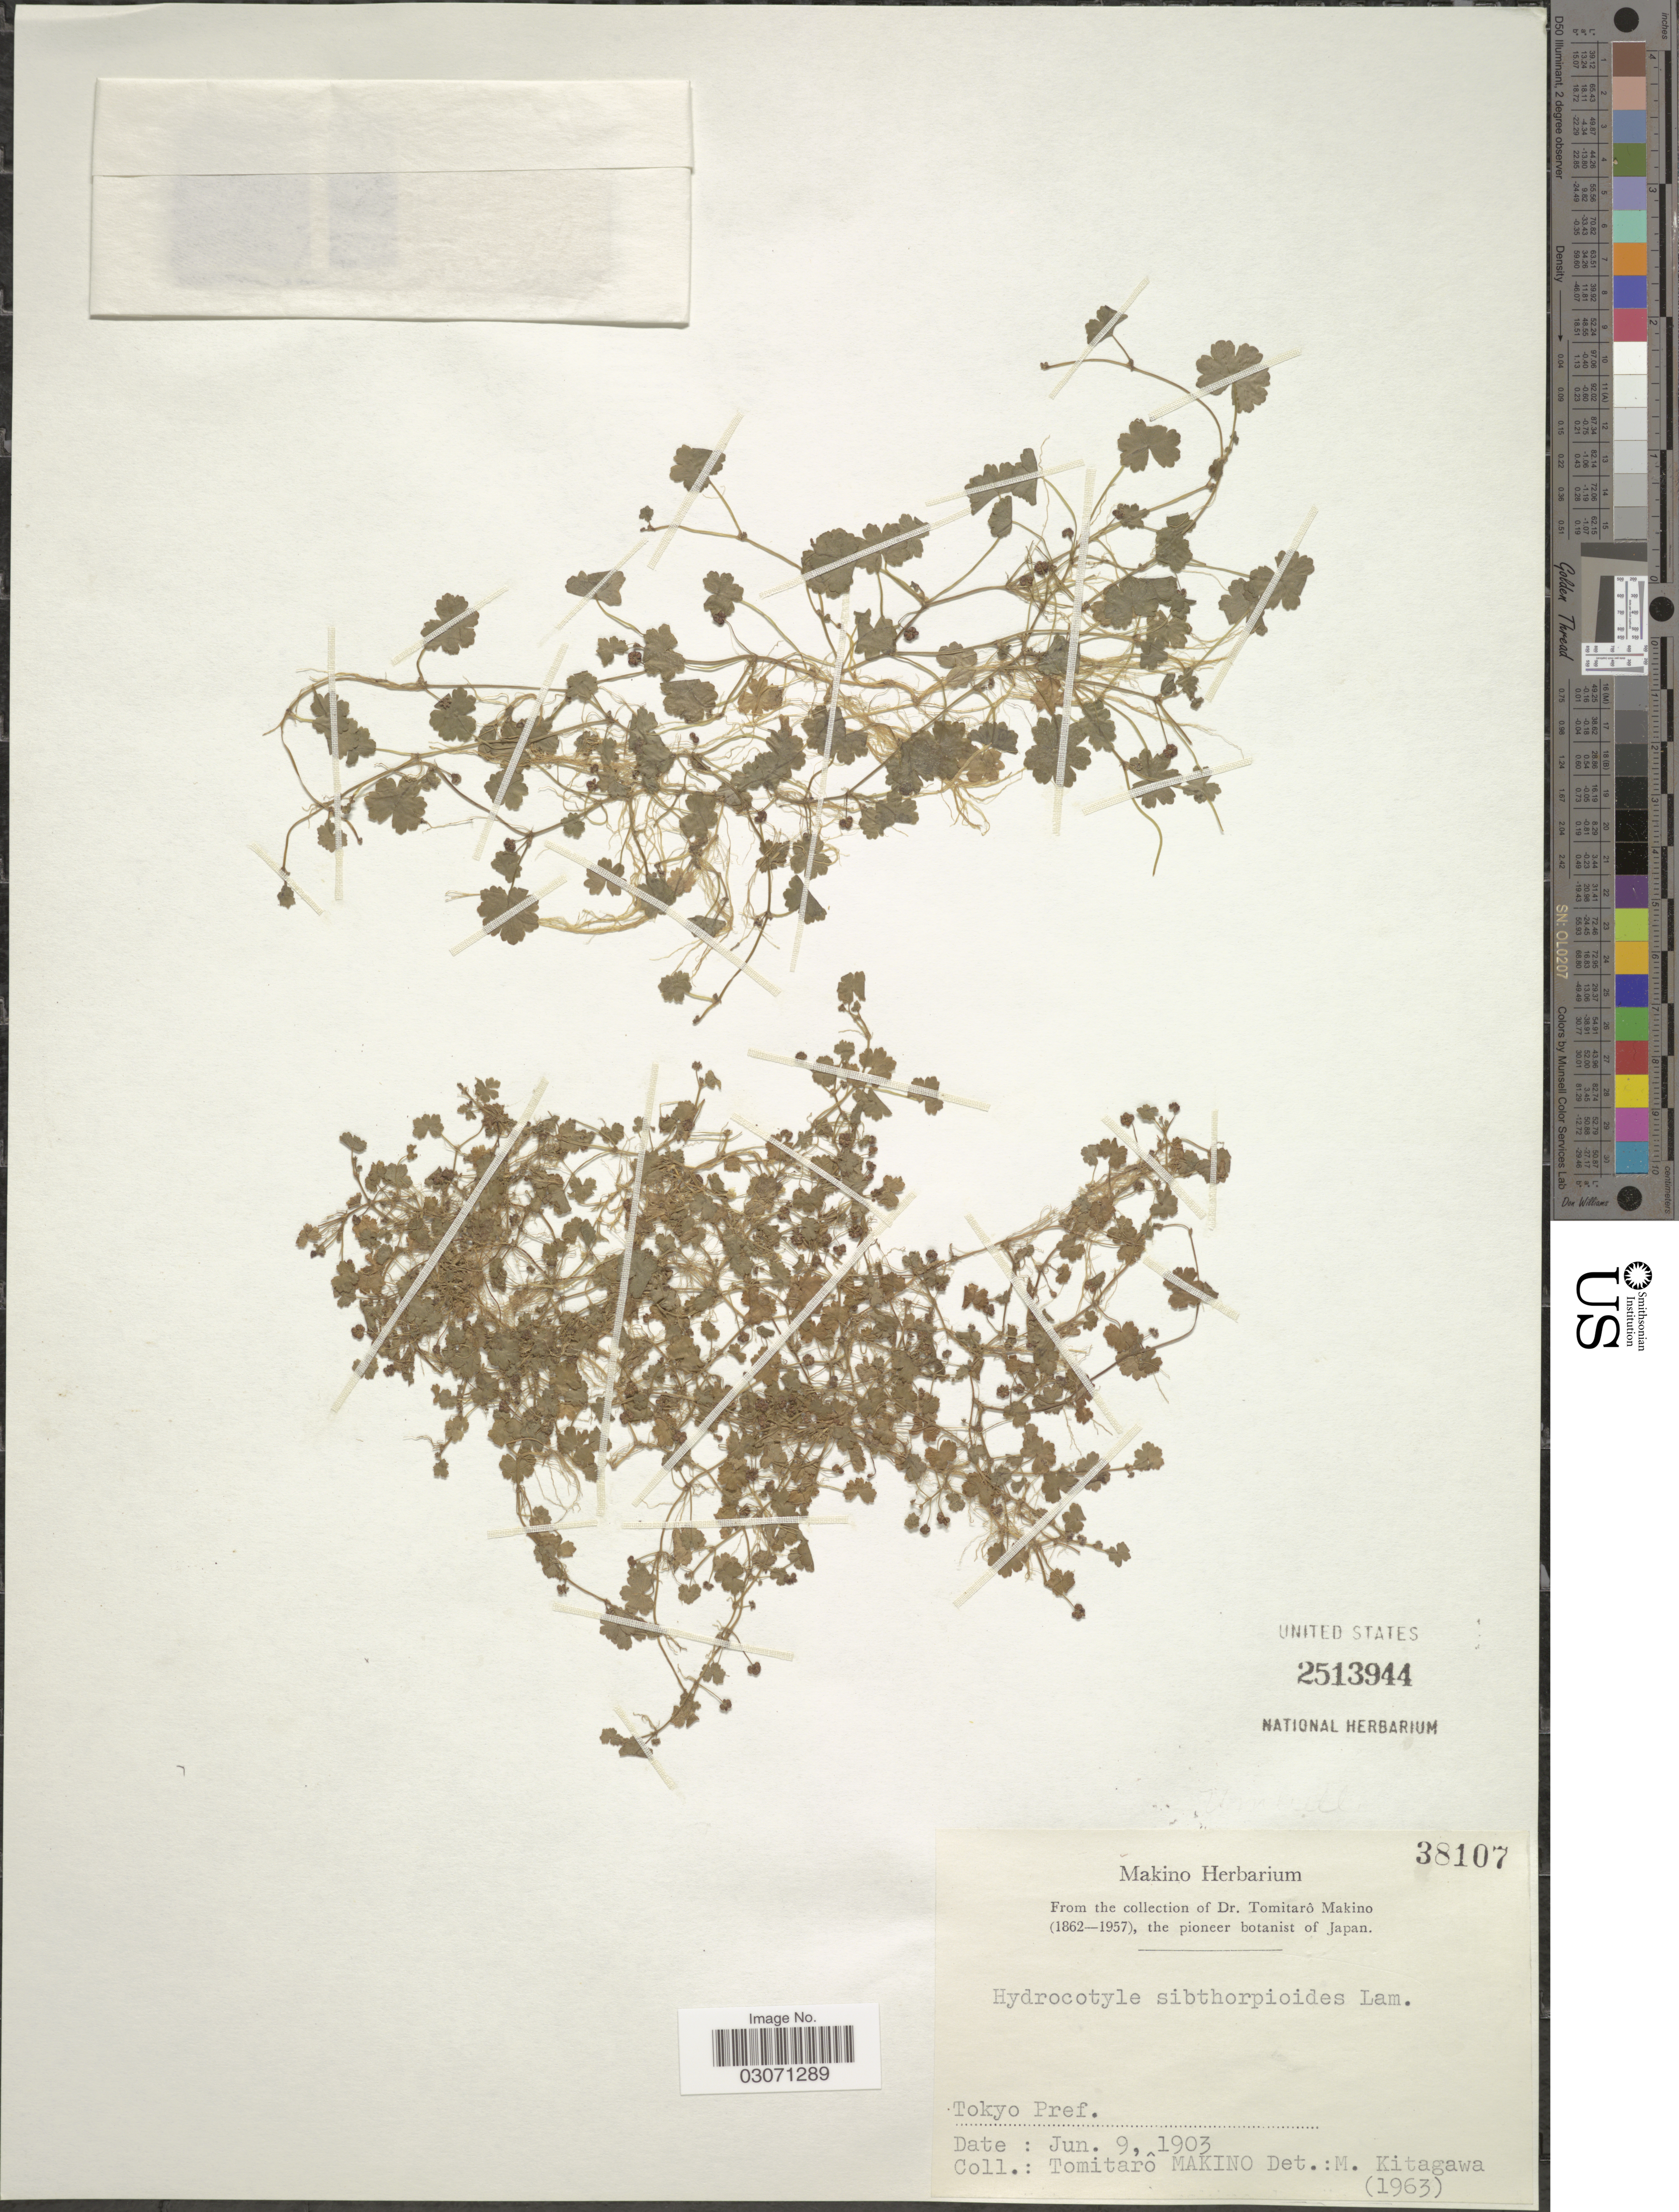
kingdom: Plantae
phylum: Tracheophyta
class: Magnoliopsida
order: Apiales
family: Araliaceae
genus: Hydrocotyle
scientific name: Hydrocotyle sibthorpioides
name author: Lam.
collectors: T. Makino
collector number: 38107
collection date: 1903-06-09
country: Japan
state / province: Tokyo, Federal City of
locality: Tokyo Pref.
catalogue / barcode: US 2513944